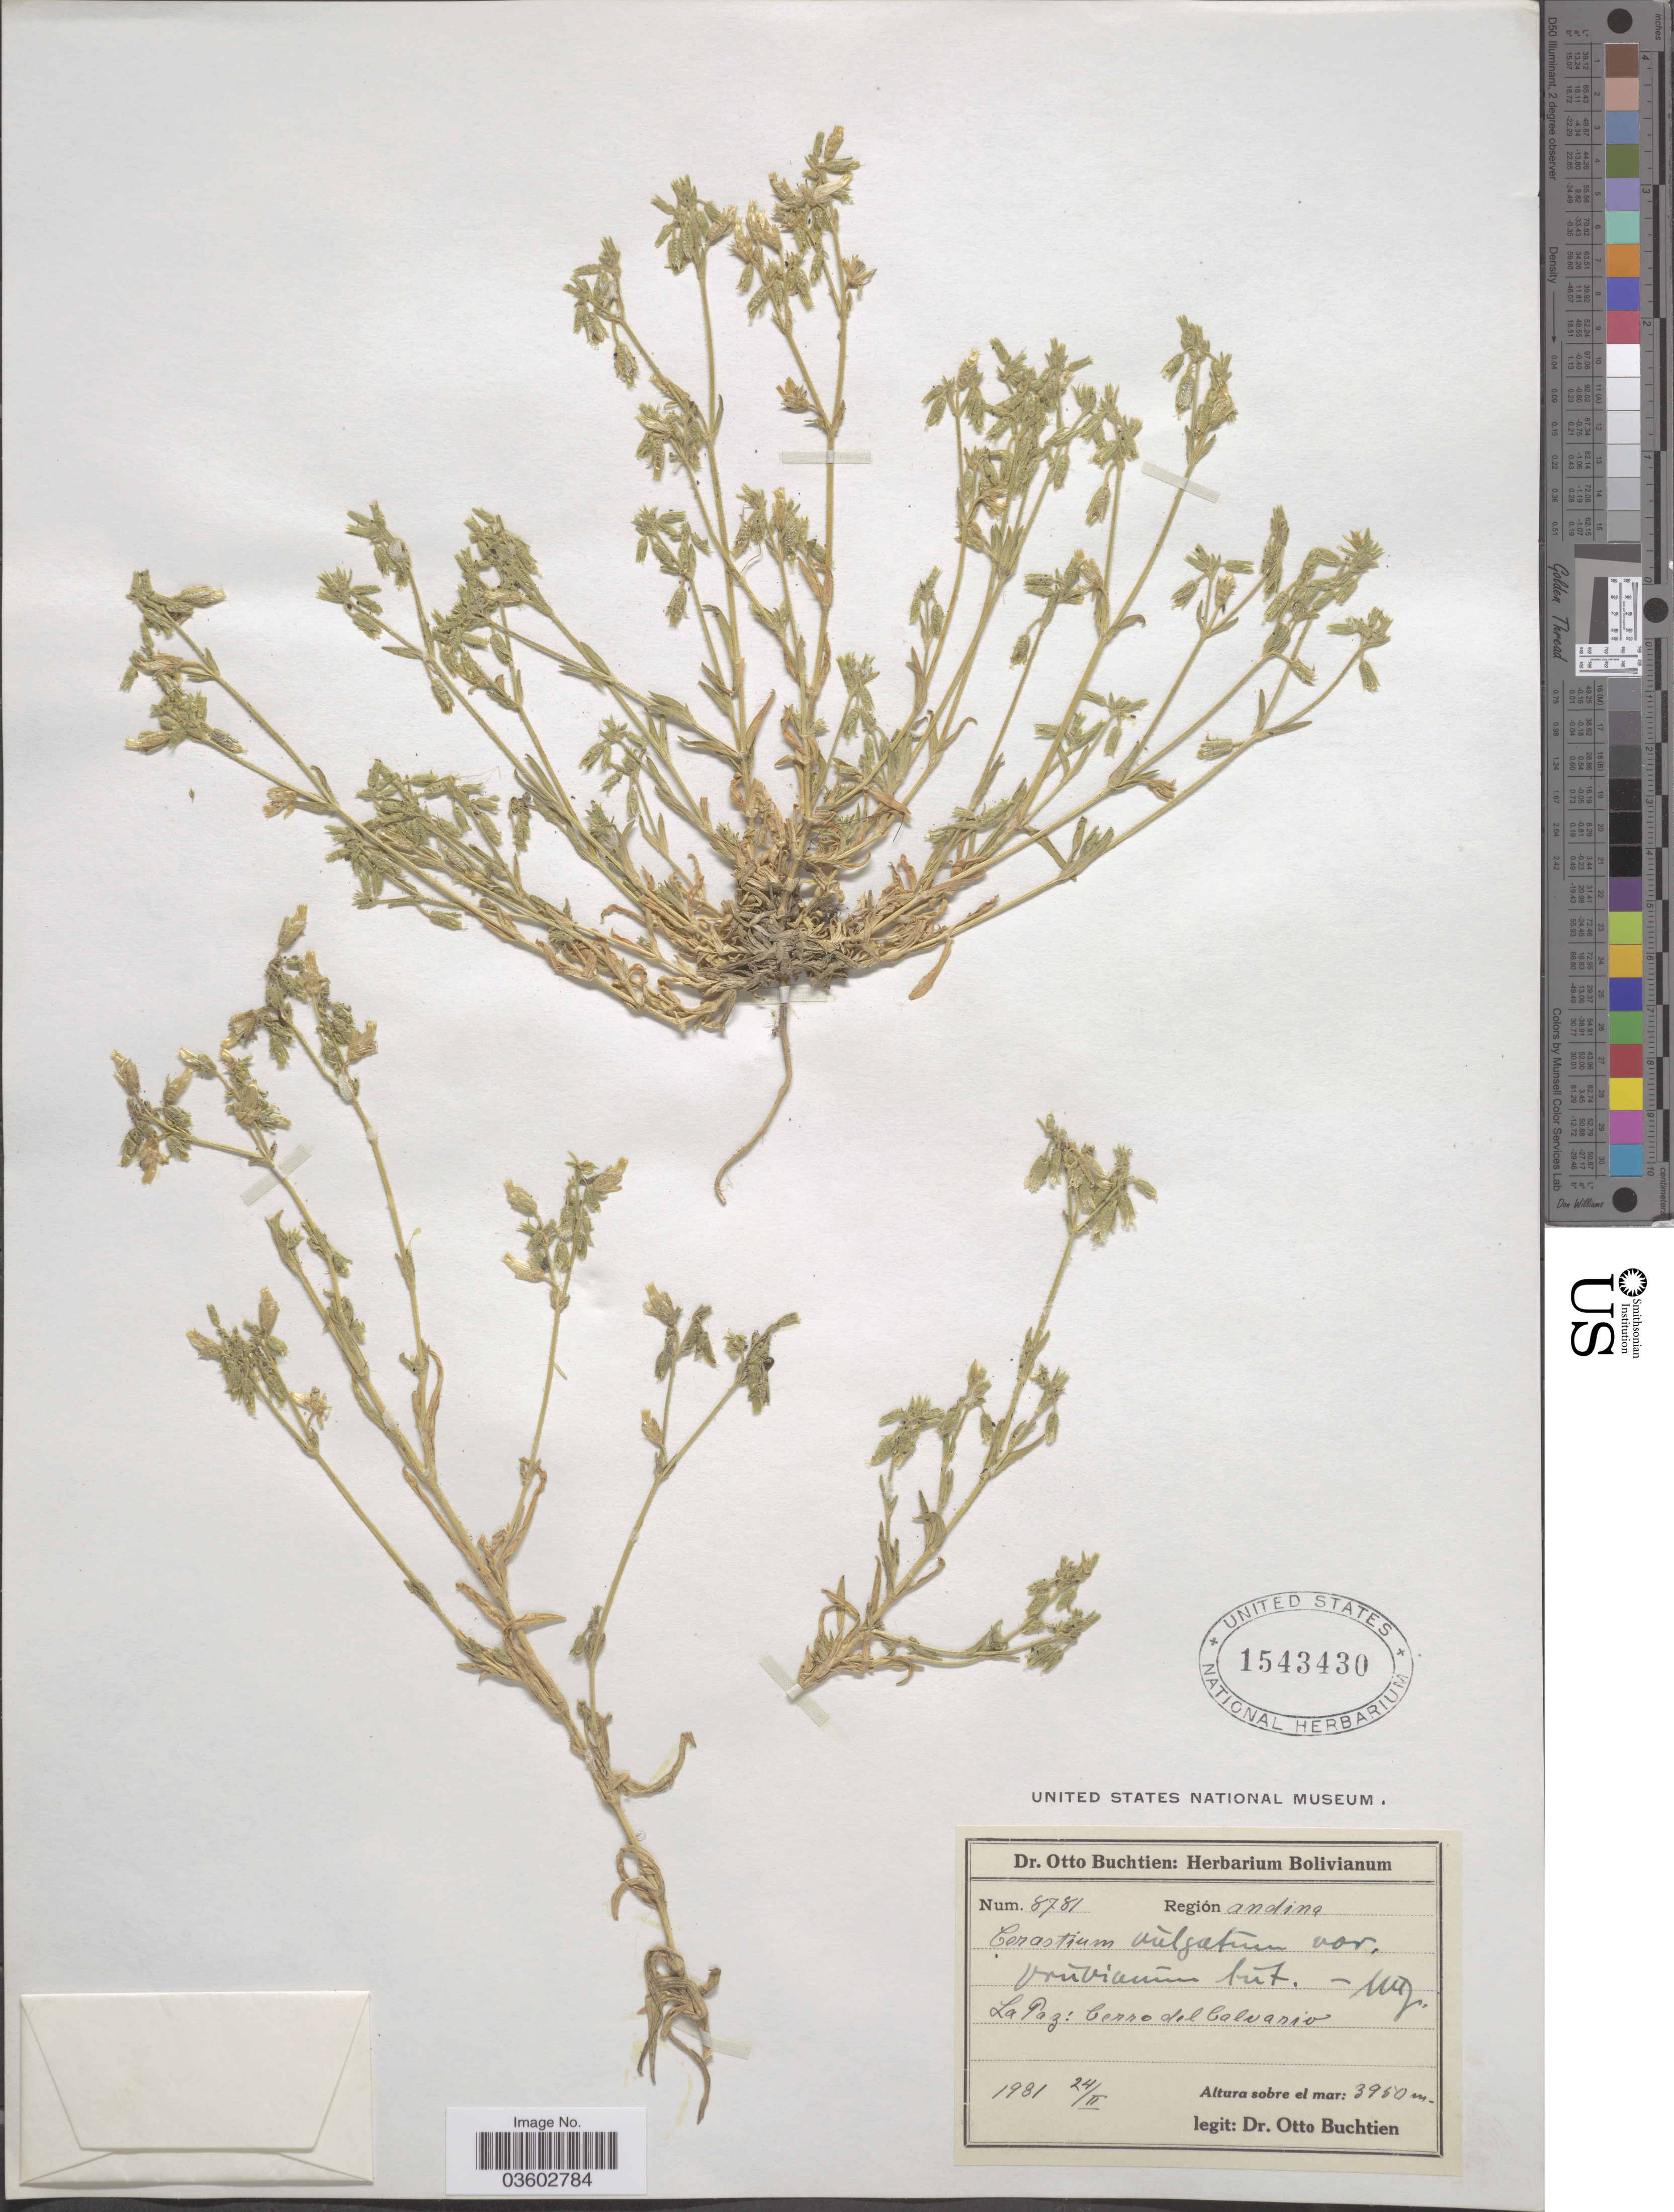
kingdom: Plantae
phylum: Tracheophyta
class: Magnoliopsida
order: Caryophyllales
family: Caryophyllaceae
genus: Cerastium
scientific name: Cerastium vulgatum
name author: L.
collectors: O. Buchtien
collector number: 8781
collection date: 1981-02-24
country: Bolivia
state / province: La Paz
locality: Región andina. Cerro del balvario.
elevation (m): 3950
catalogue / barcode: US 1543430